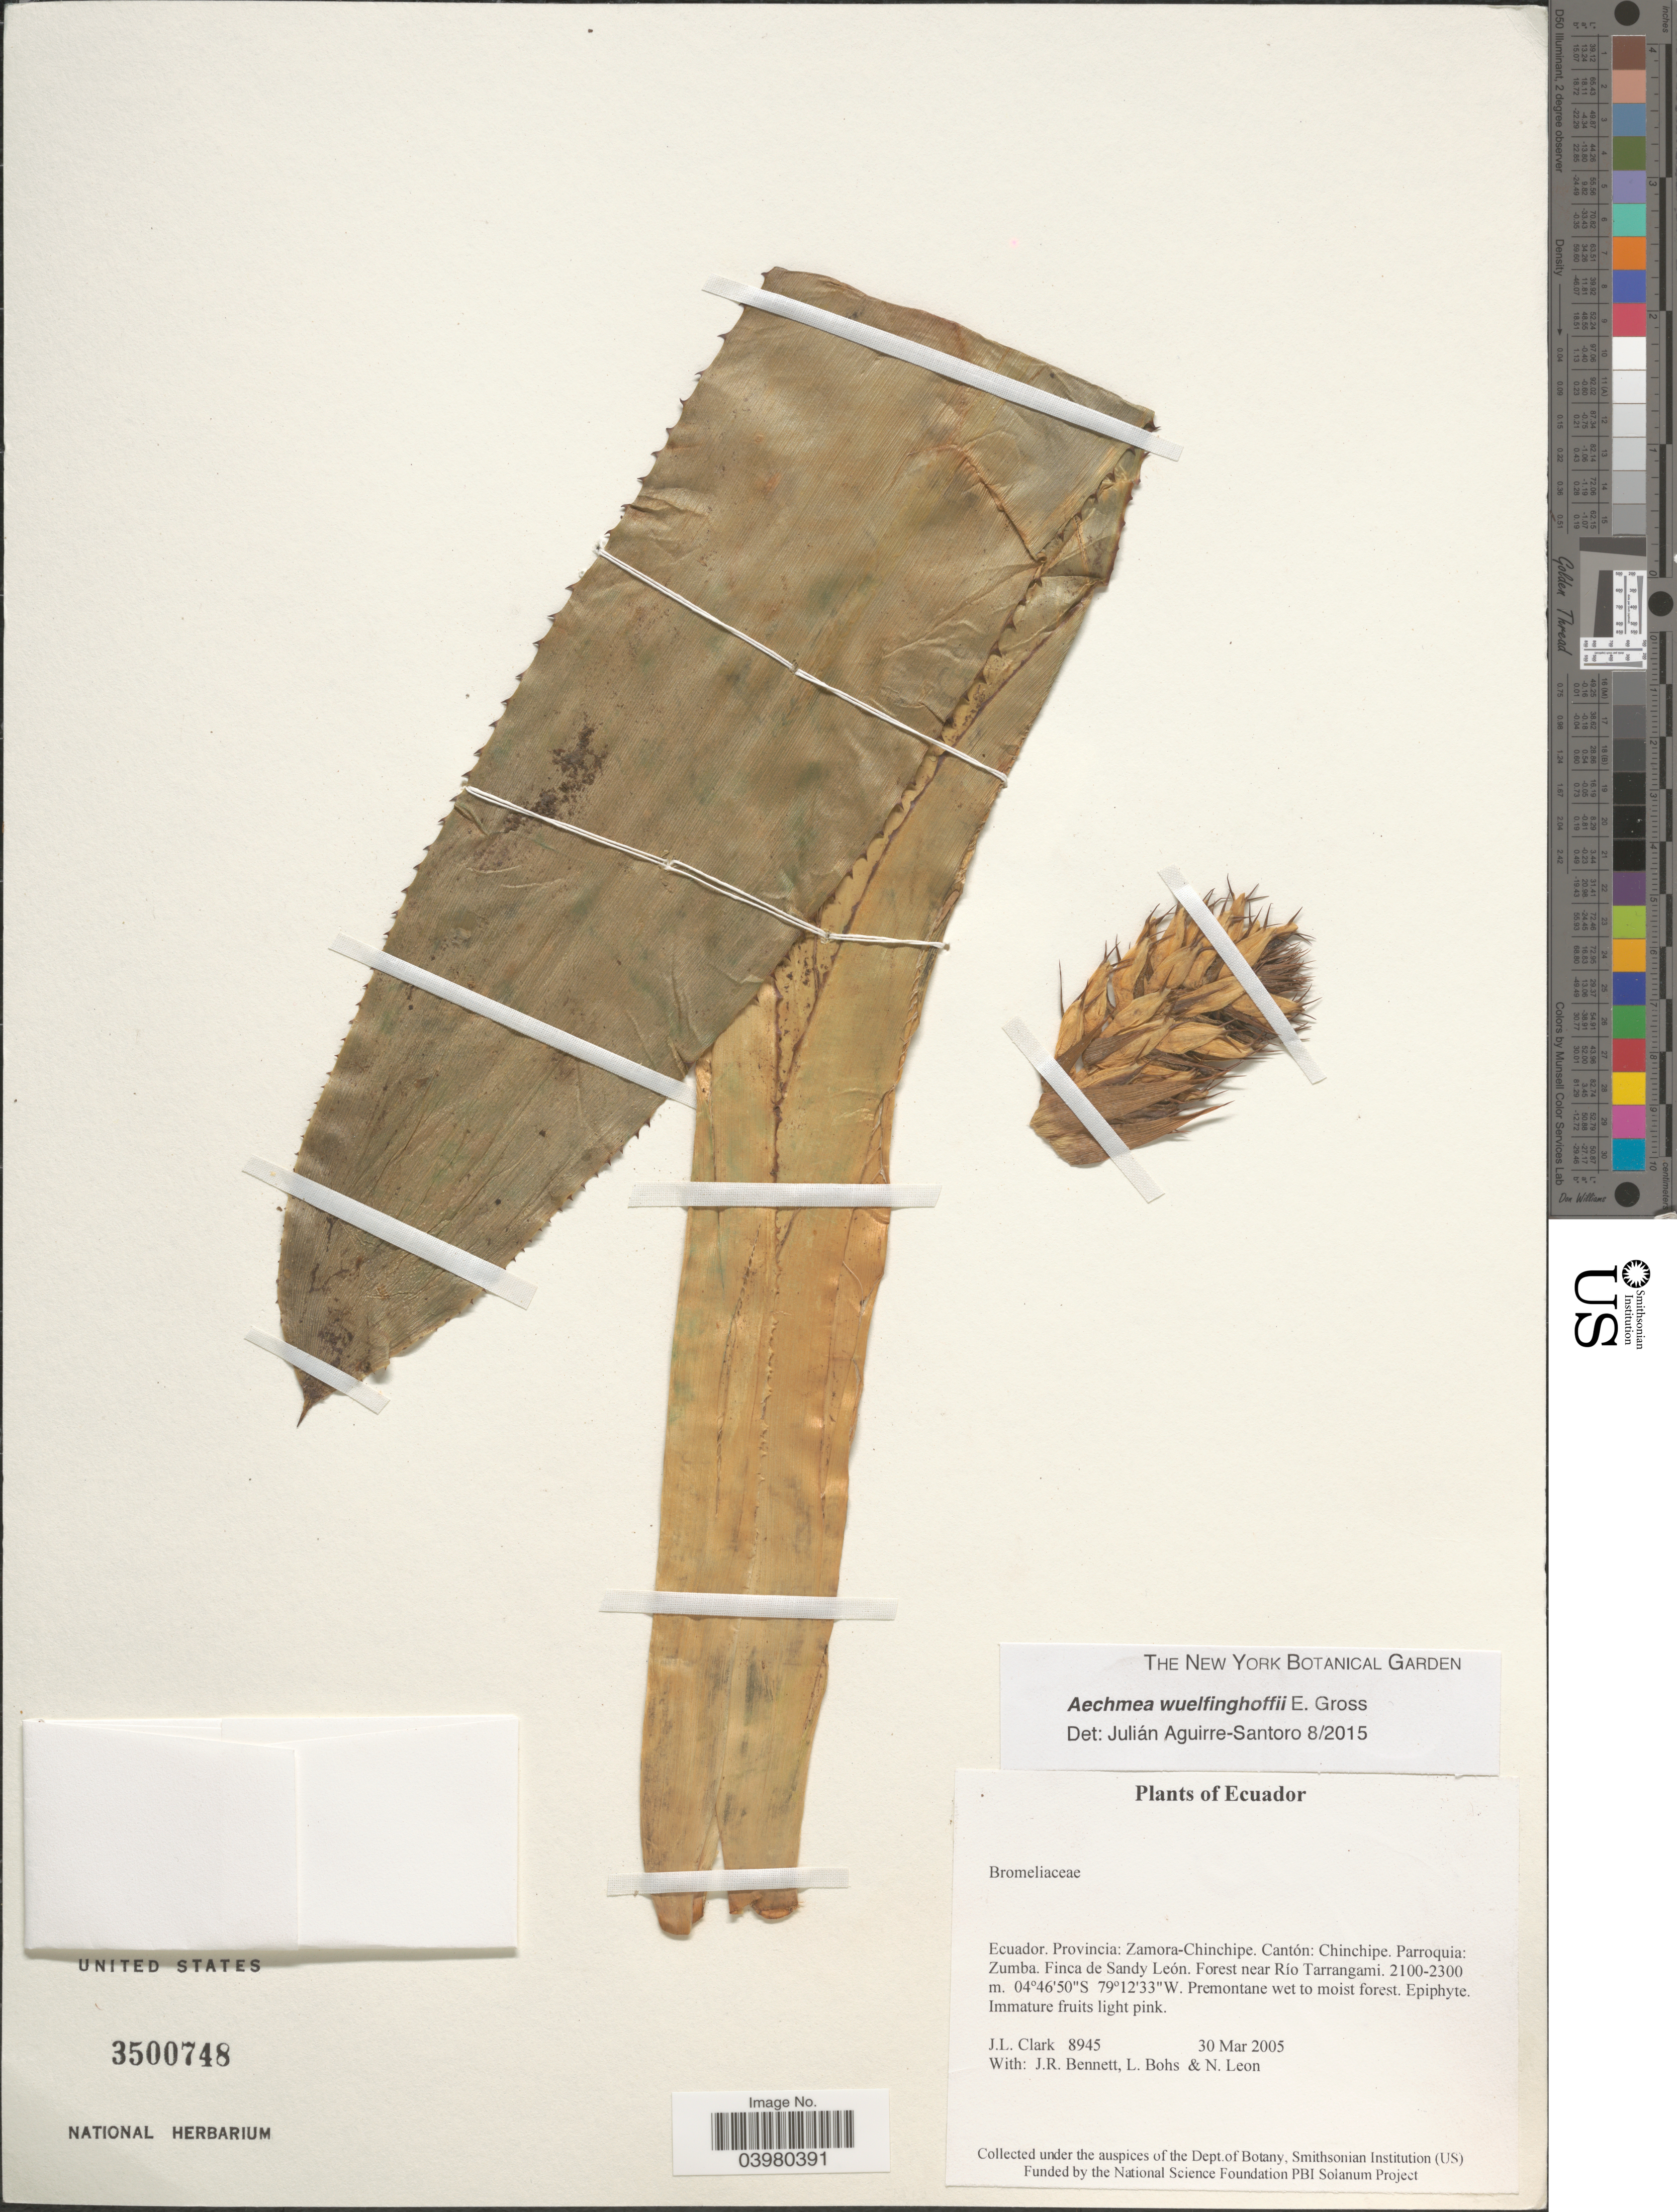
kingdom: Plantae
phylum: Tracheophyta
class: Liliopsida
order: Poales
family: Bromeliaceae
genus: Aechmea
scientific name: Aechmea wuelfinghoffii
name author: E. Gross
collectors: J. L. Clark, J. R. Bennett, L. A. Bohs & N. Leon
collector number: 8945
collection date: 2005-03-30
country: Ecuador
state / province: Zamora-Chinchipe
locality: Cantón: Chinchipe. Parroquia: Zumba. Finca de Sandy León. Forest near Río Tarrangami.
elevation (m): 2100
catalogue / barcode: US 3500748